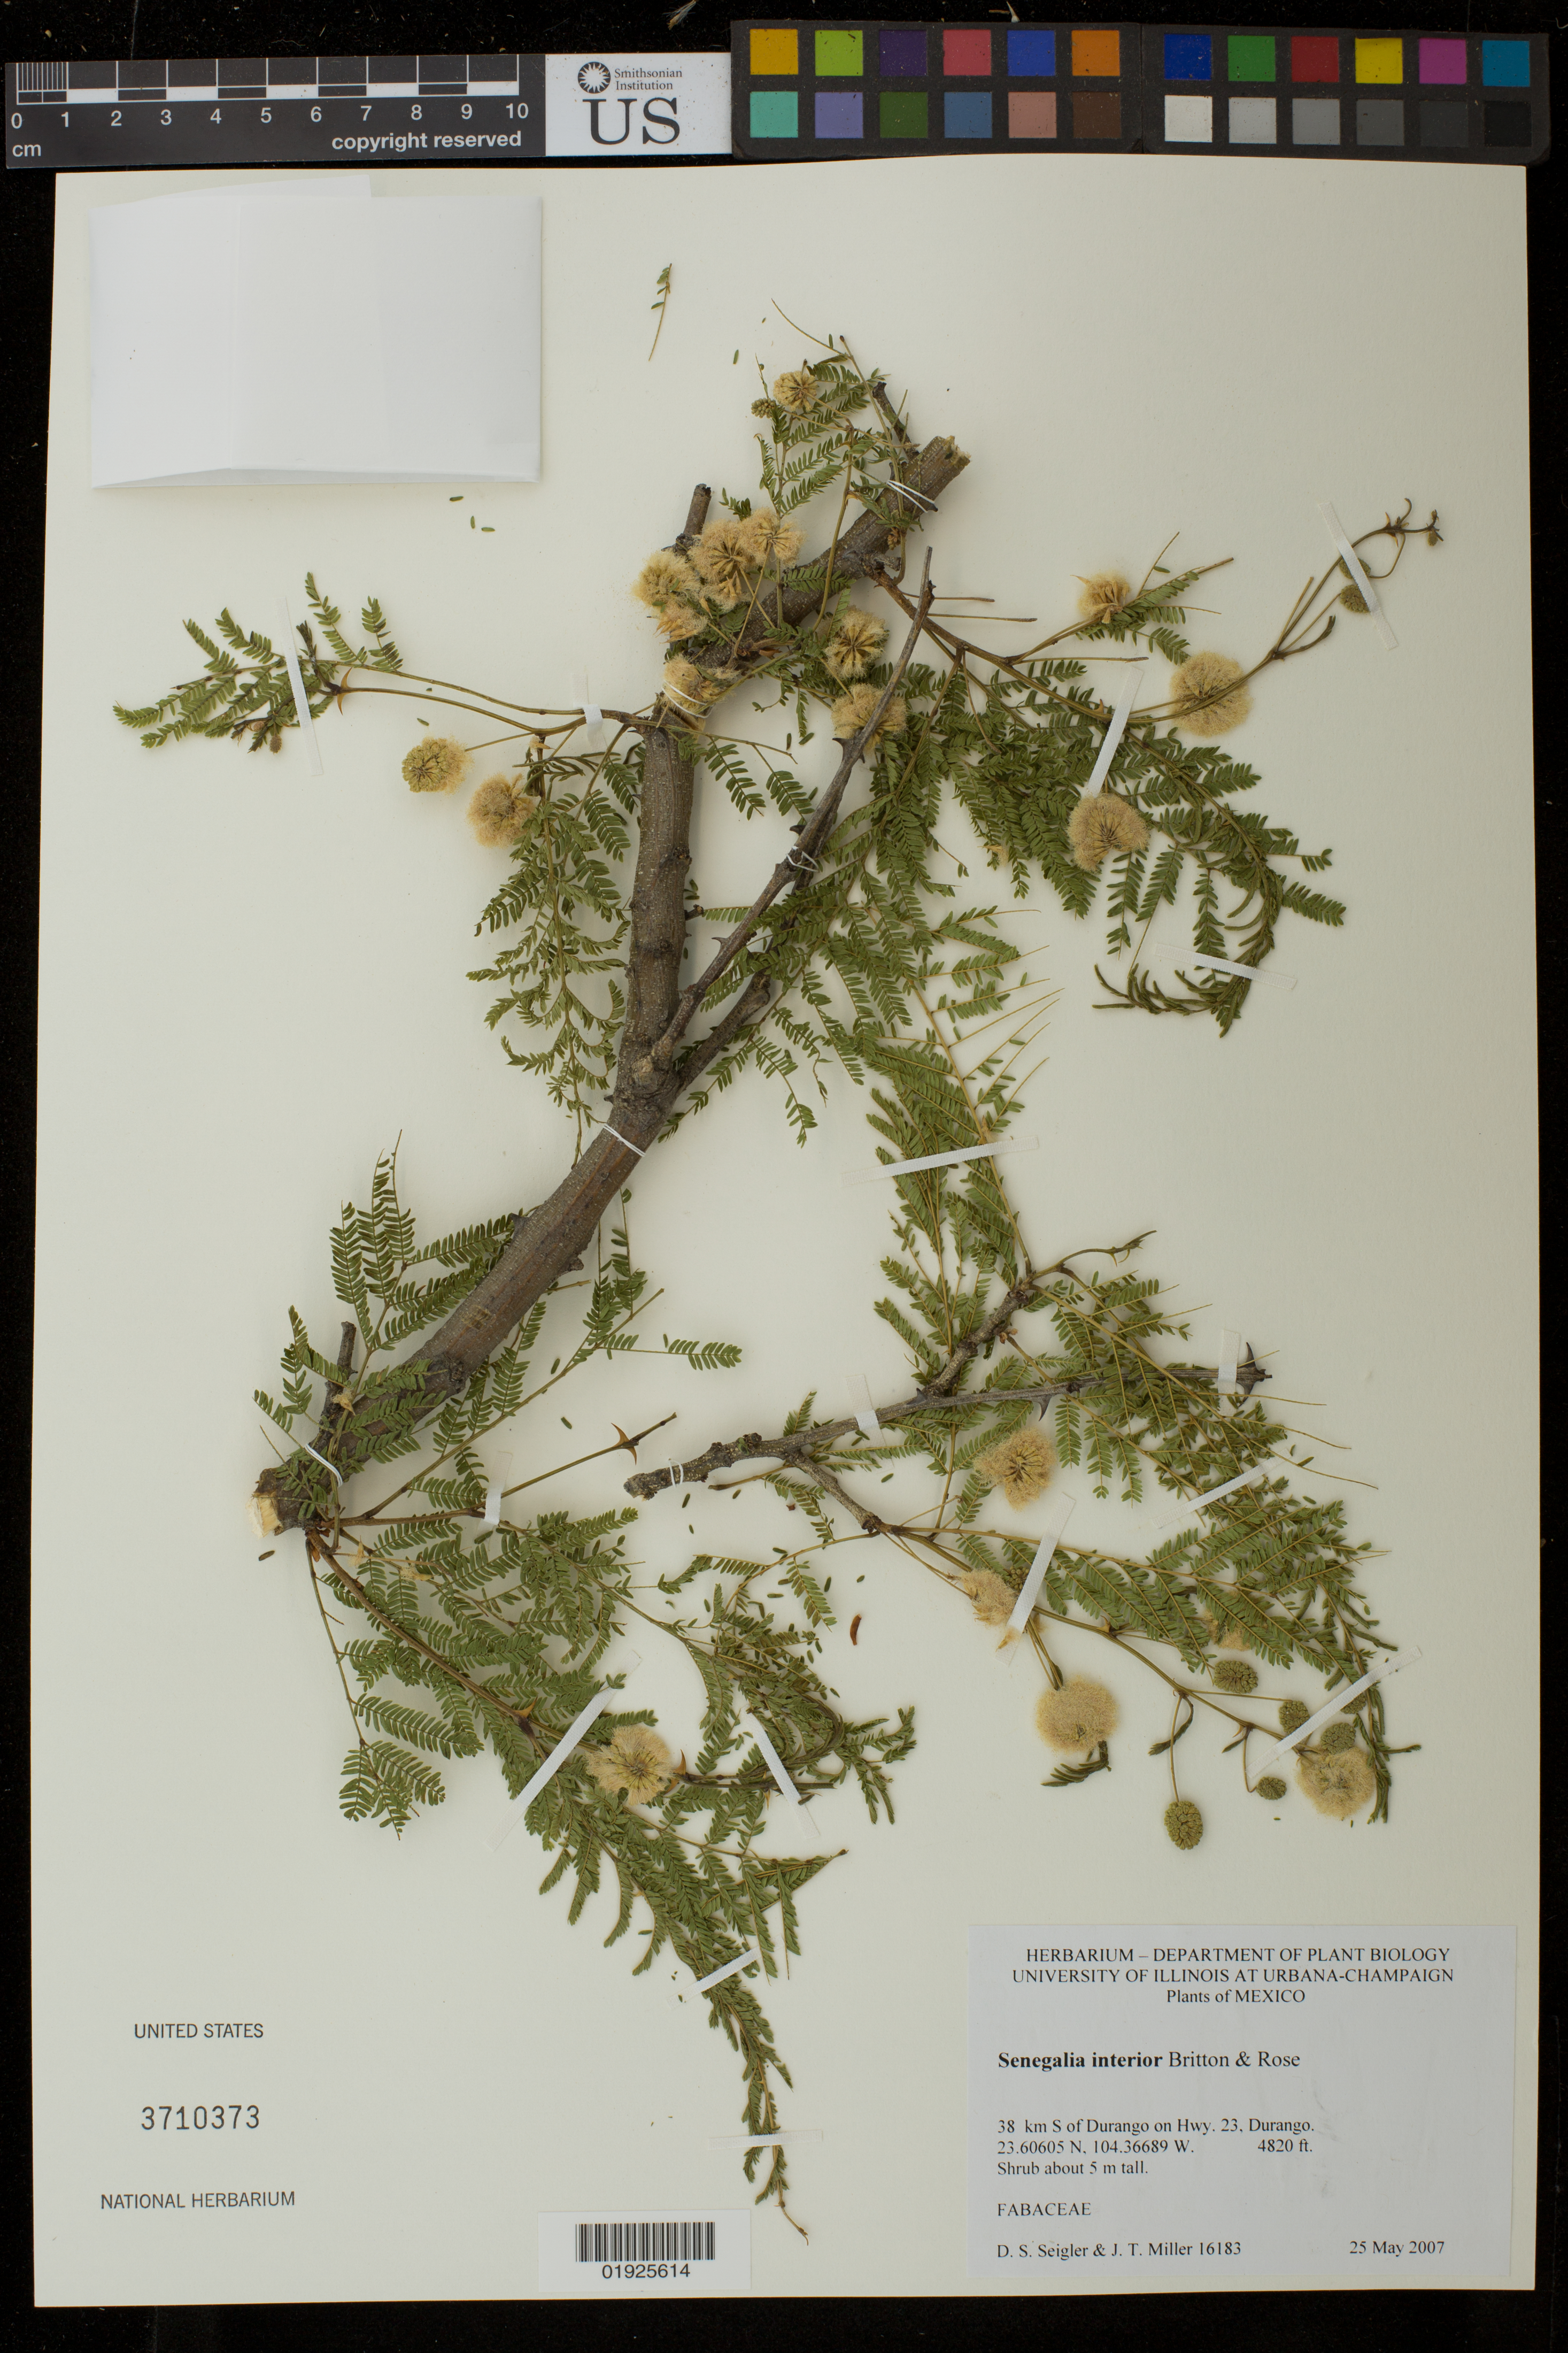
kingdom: Plantae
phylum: Tracheophyta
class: Magnoliopsida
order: Fabales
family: Fabaceae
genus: Senegalia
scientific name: Senegalia interior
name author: Britton & Rose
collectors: D. S. Seigler & J. T. Miller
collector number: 16183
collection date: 2007-05-25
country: Mexico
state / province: Durango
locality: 38 km S of Durango on Hwy 23.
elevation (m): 1469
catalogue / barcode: US 3710373